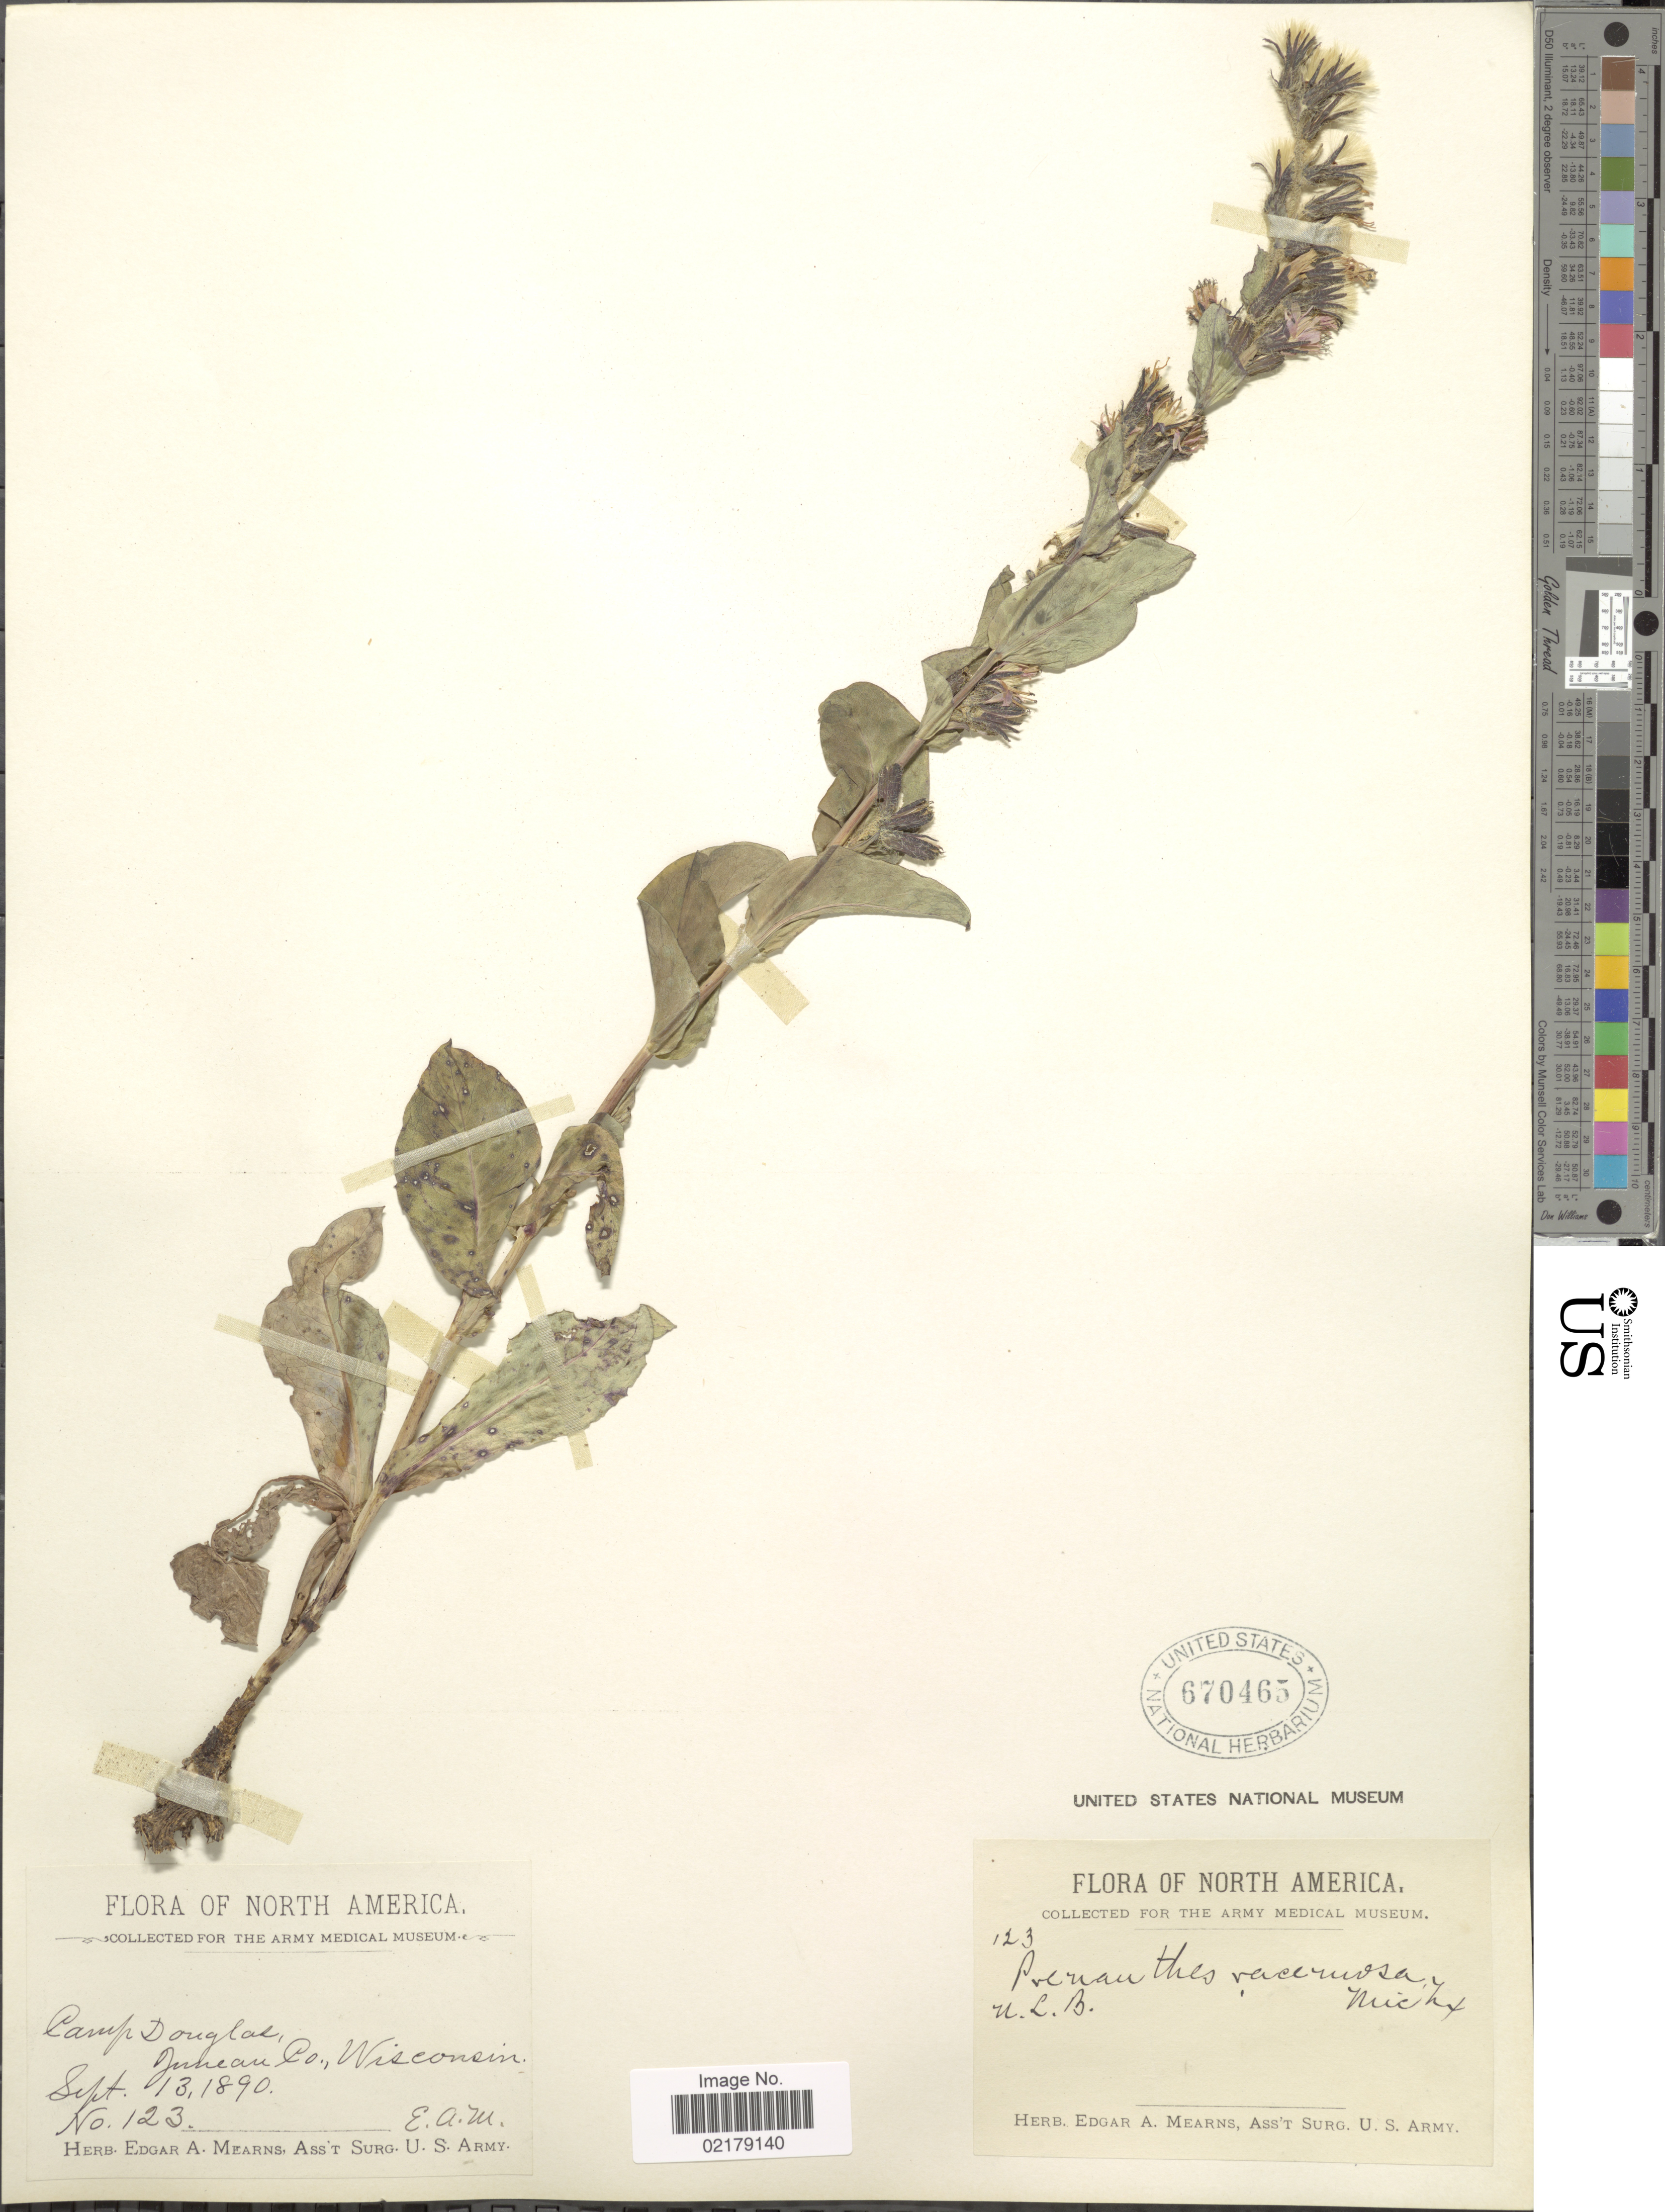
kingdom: Plantae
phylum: Tracheophyta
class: Magnoliopsida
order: Asterales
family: Asteraceae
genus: Nabalus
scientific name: Nabalus racemosus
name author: (Michx.) Hook.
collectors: E. A. Mearns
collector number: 123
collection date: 1890-09-13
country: United States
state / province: Wisconsin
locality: Camp Douglas, Junean Co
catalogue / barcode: US 670465